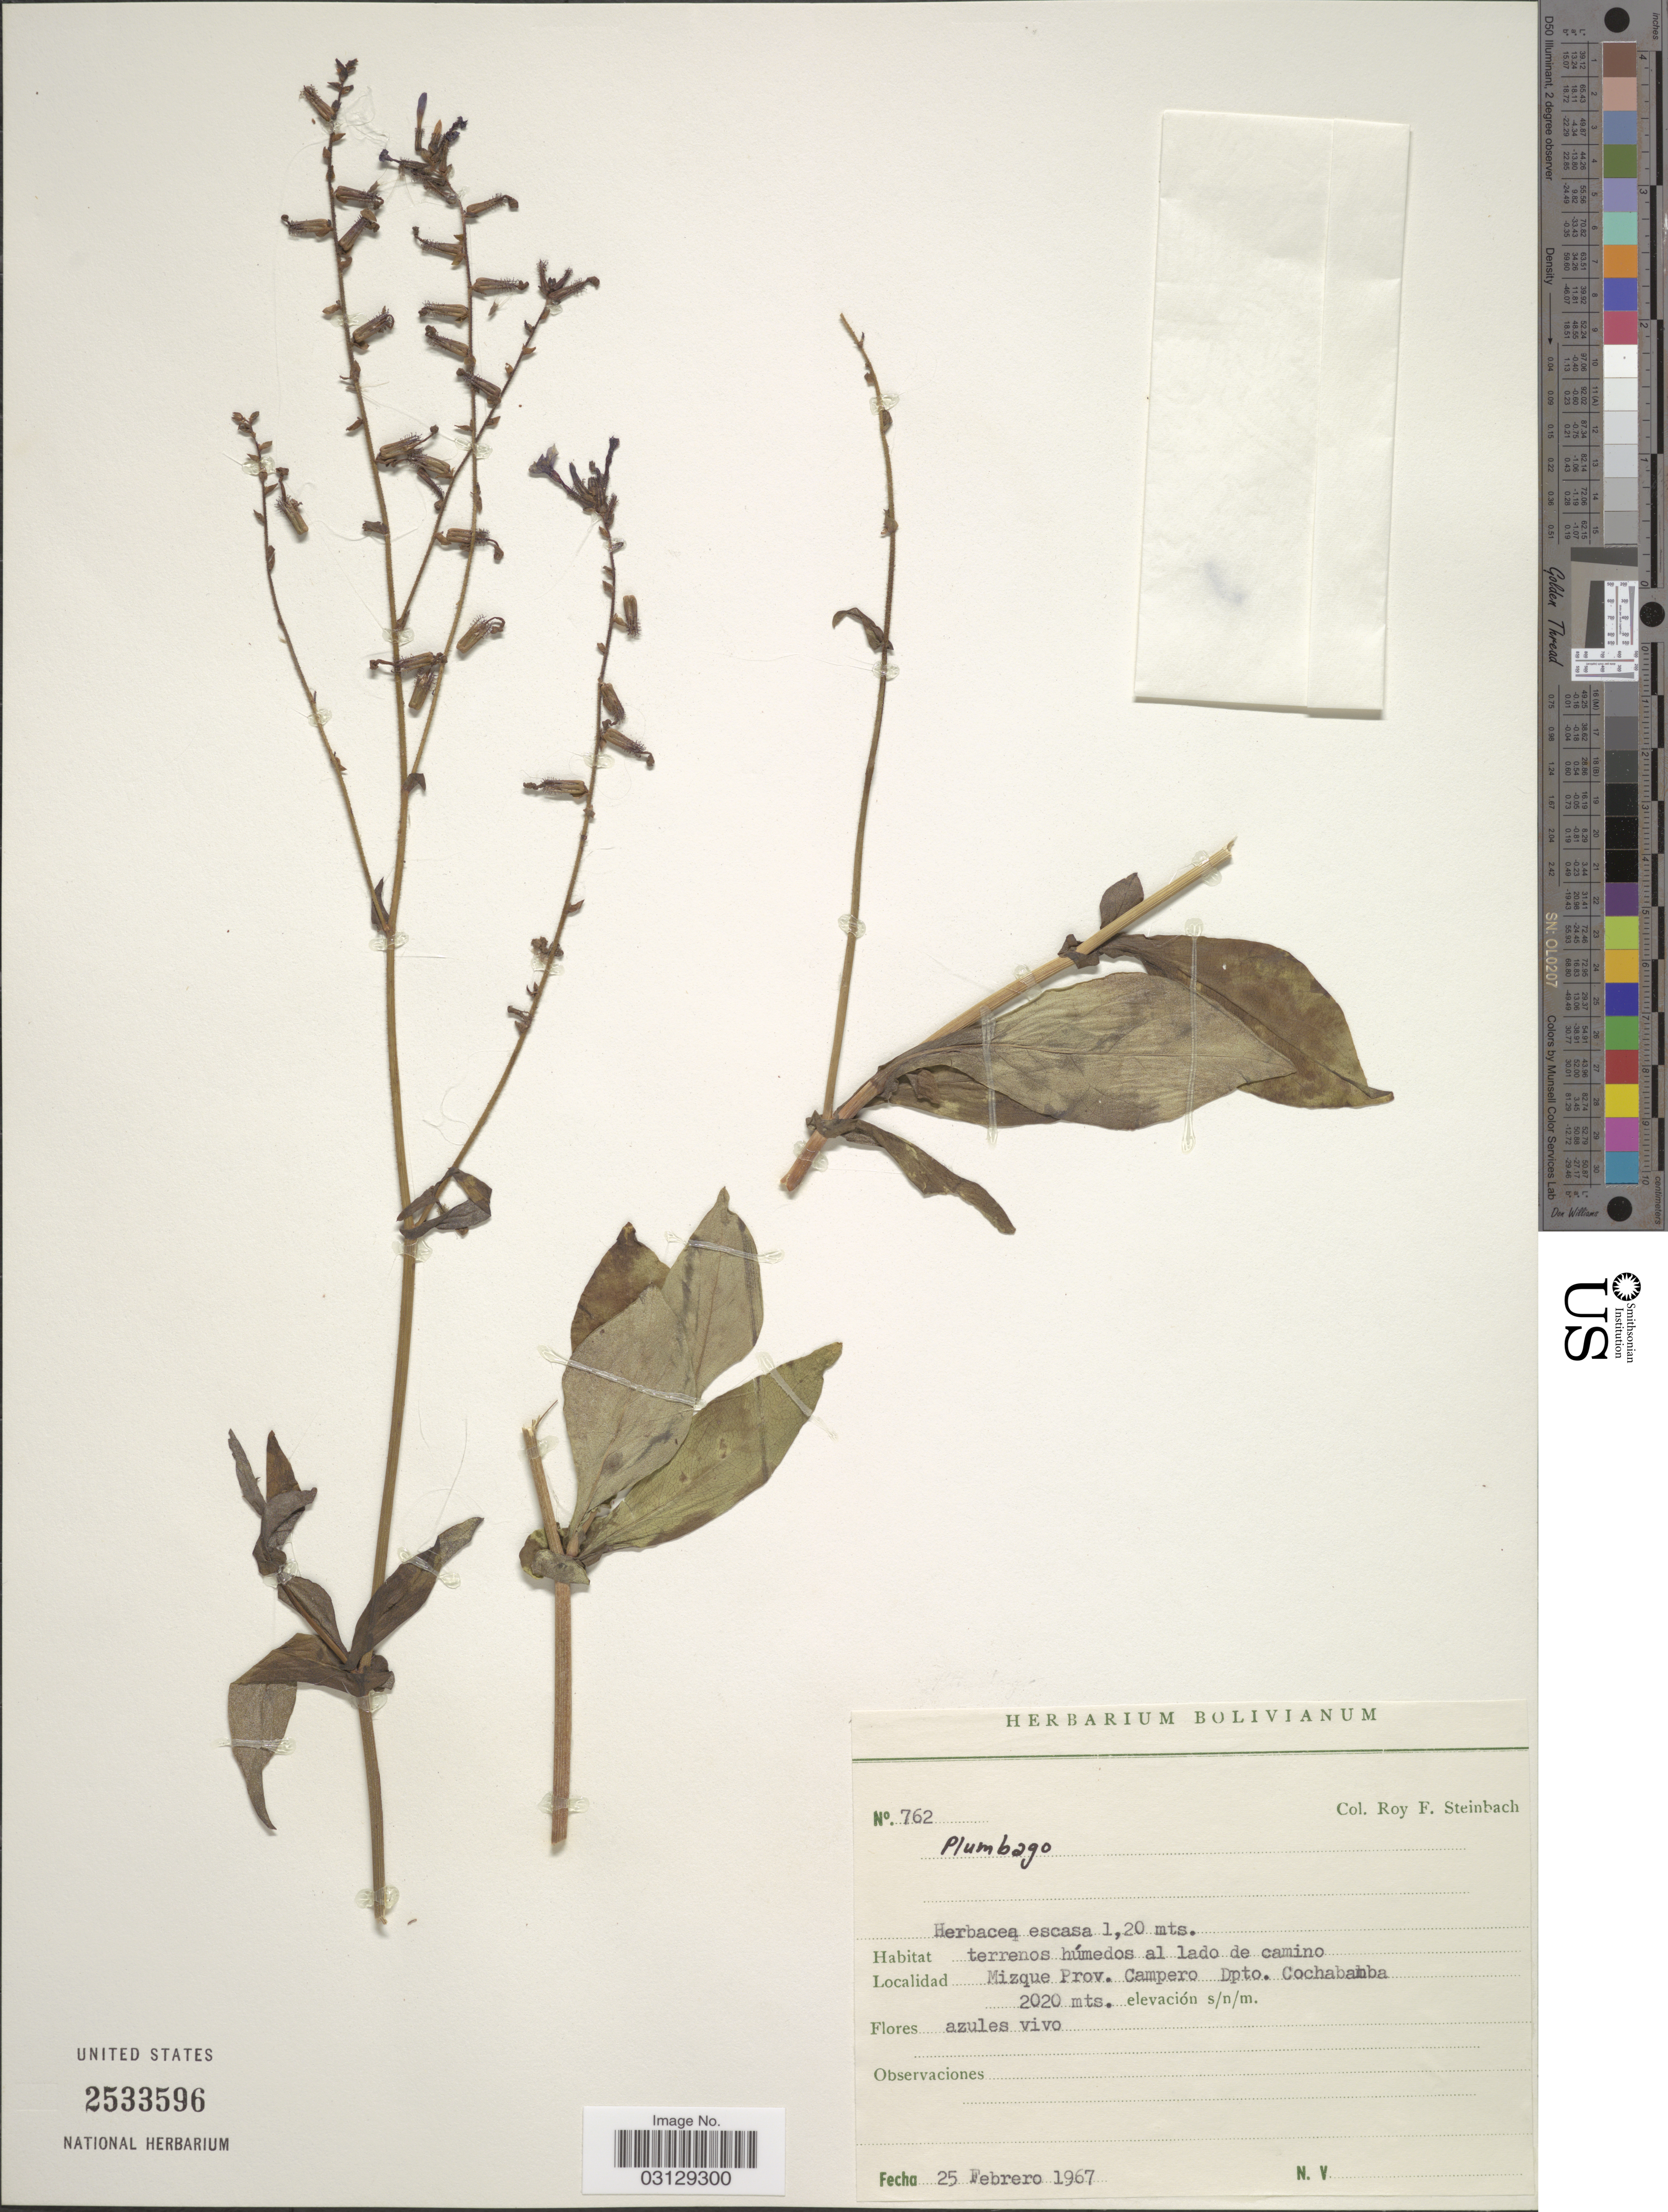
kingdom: Plantae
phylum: Tracheophyta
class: Magnoliopsida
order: Caryophyllales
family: Plumbaginaceae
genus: Plumbago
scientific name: Plumbago sp.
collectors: R. F. Steinbach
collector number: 762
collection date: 1967-02-25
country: Bolivia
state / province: Cochabamba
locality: Mizque Prov. Campero Dpto. Cochabamba.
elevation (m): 2020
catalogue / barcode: US 2533596